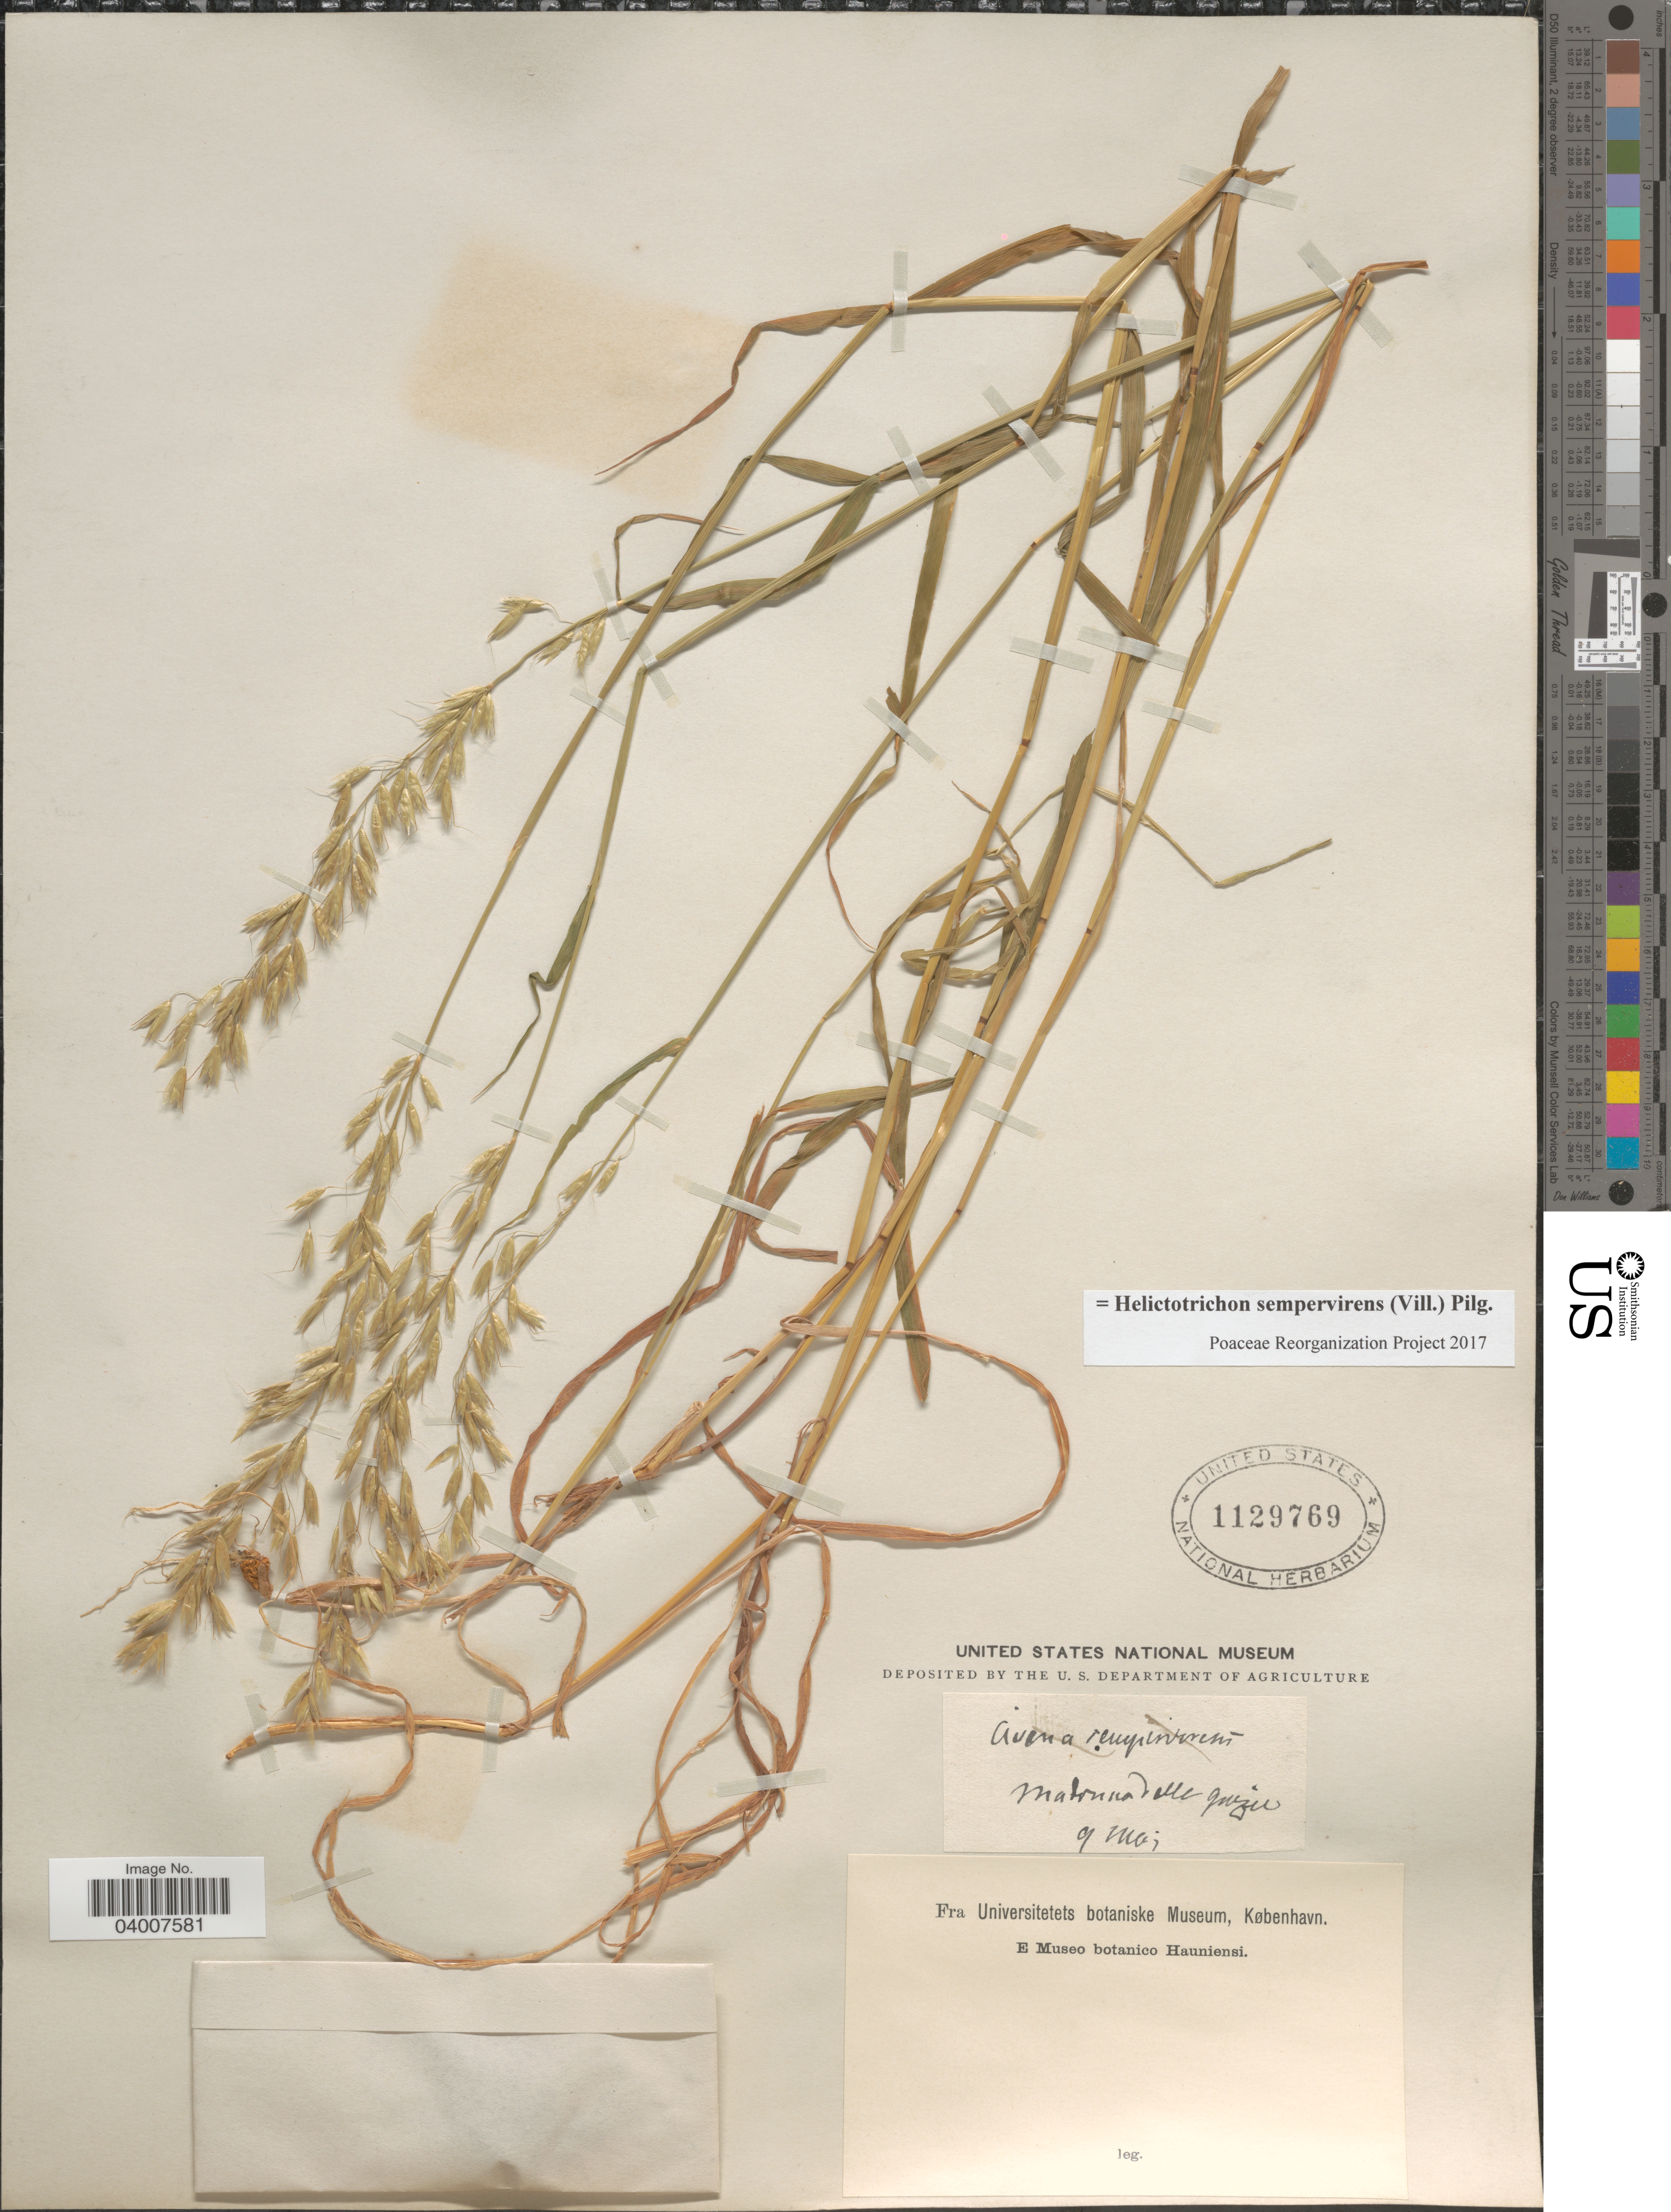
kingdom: Plantae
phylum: Tracheophyta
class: Liliopsida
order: Poales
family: Poaceae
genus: Helictotrichon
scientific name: Helictotrichon sempervirens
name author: (Vill.) Pilg.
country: Italy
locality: Madonna delle Grazie.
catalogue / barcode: US 1129769